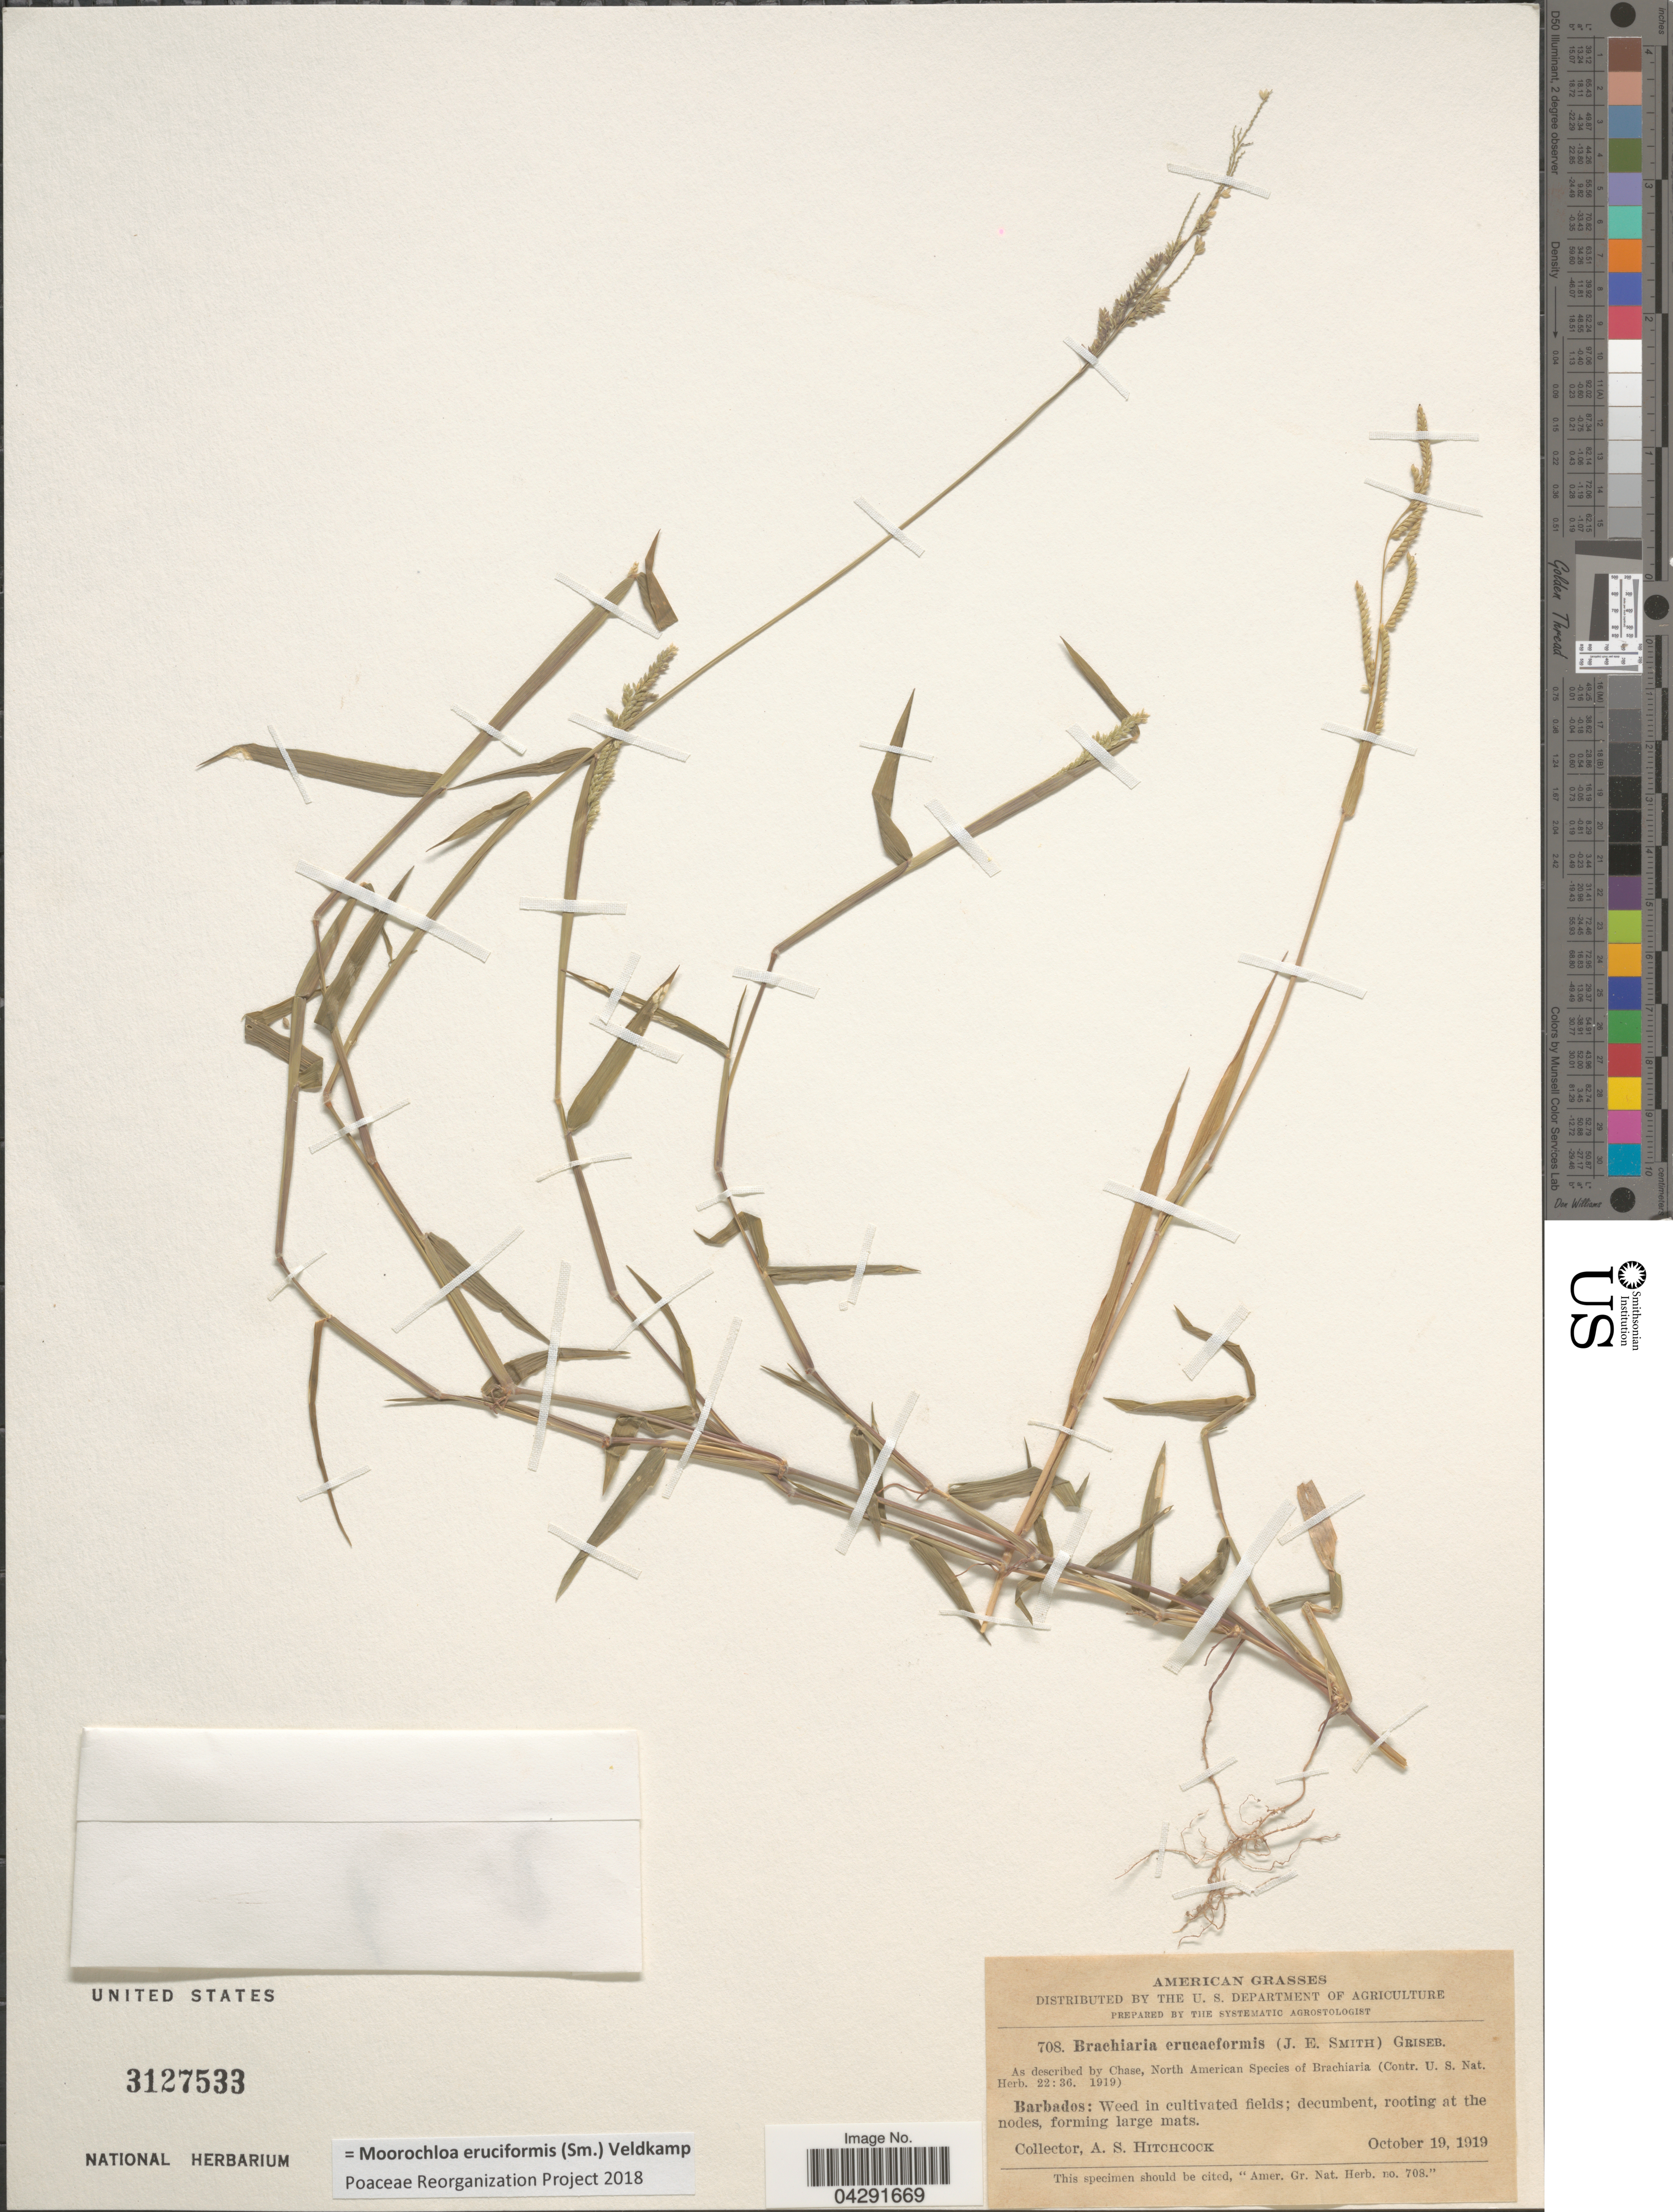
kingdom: Plantae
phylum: Tracheophyta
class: Liliopsida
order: Poales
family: Poaceae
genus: Moorochloa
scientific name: Moorochloa eruciformis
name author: (Sm.) Veldkamp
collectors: A. S. Hitchcock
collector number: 708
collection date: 1919-10-19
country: Barbados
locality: In cultivated fields.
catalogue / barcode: US 3127533